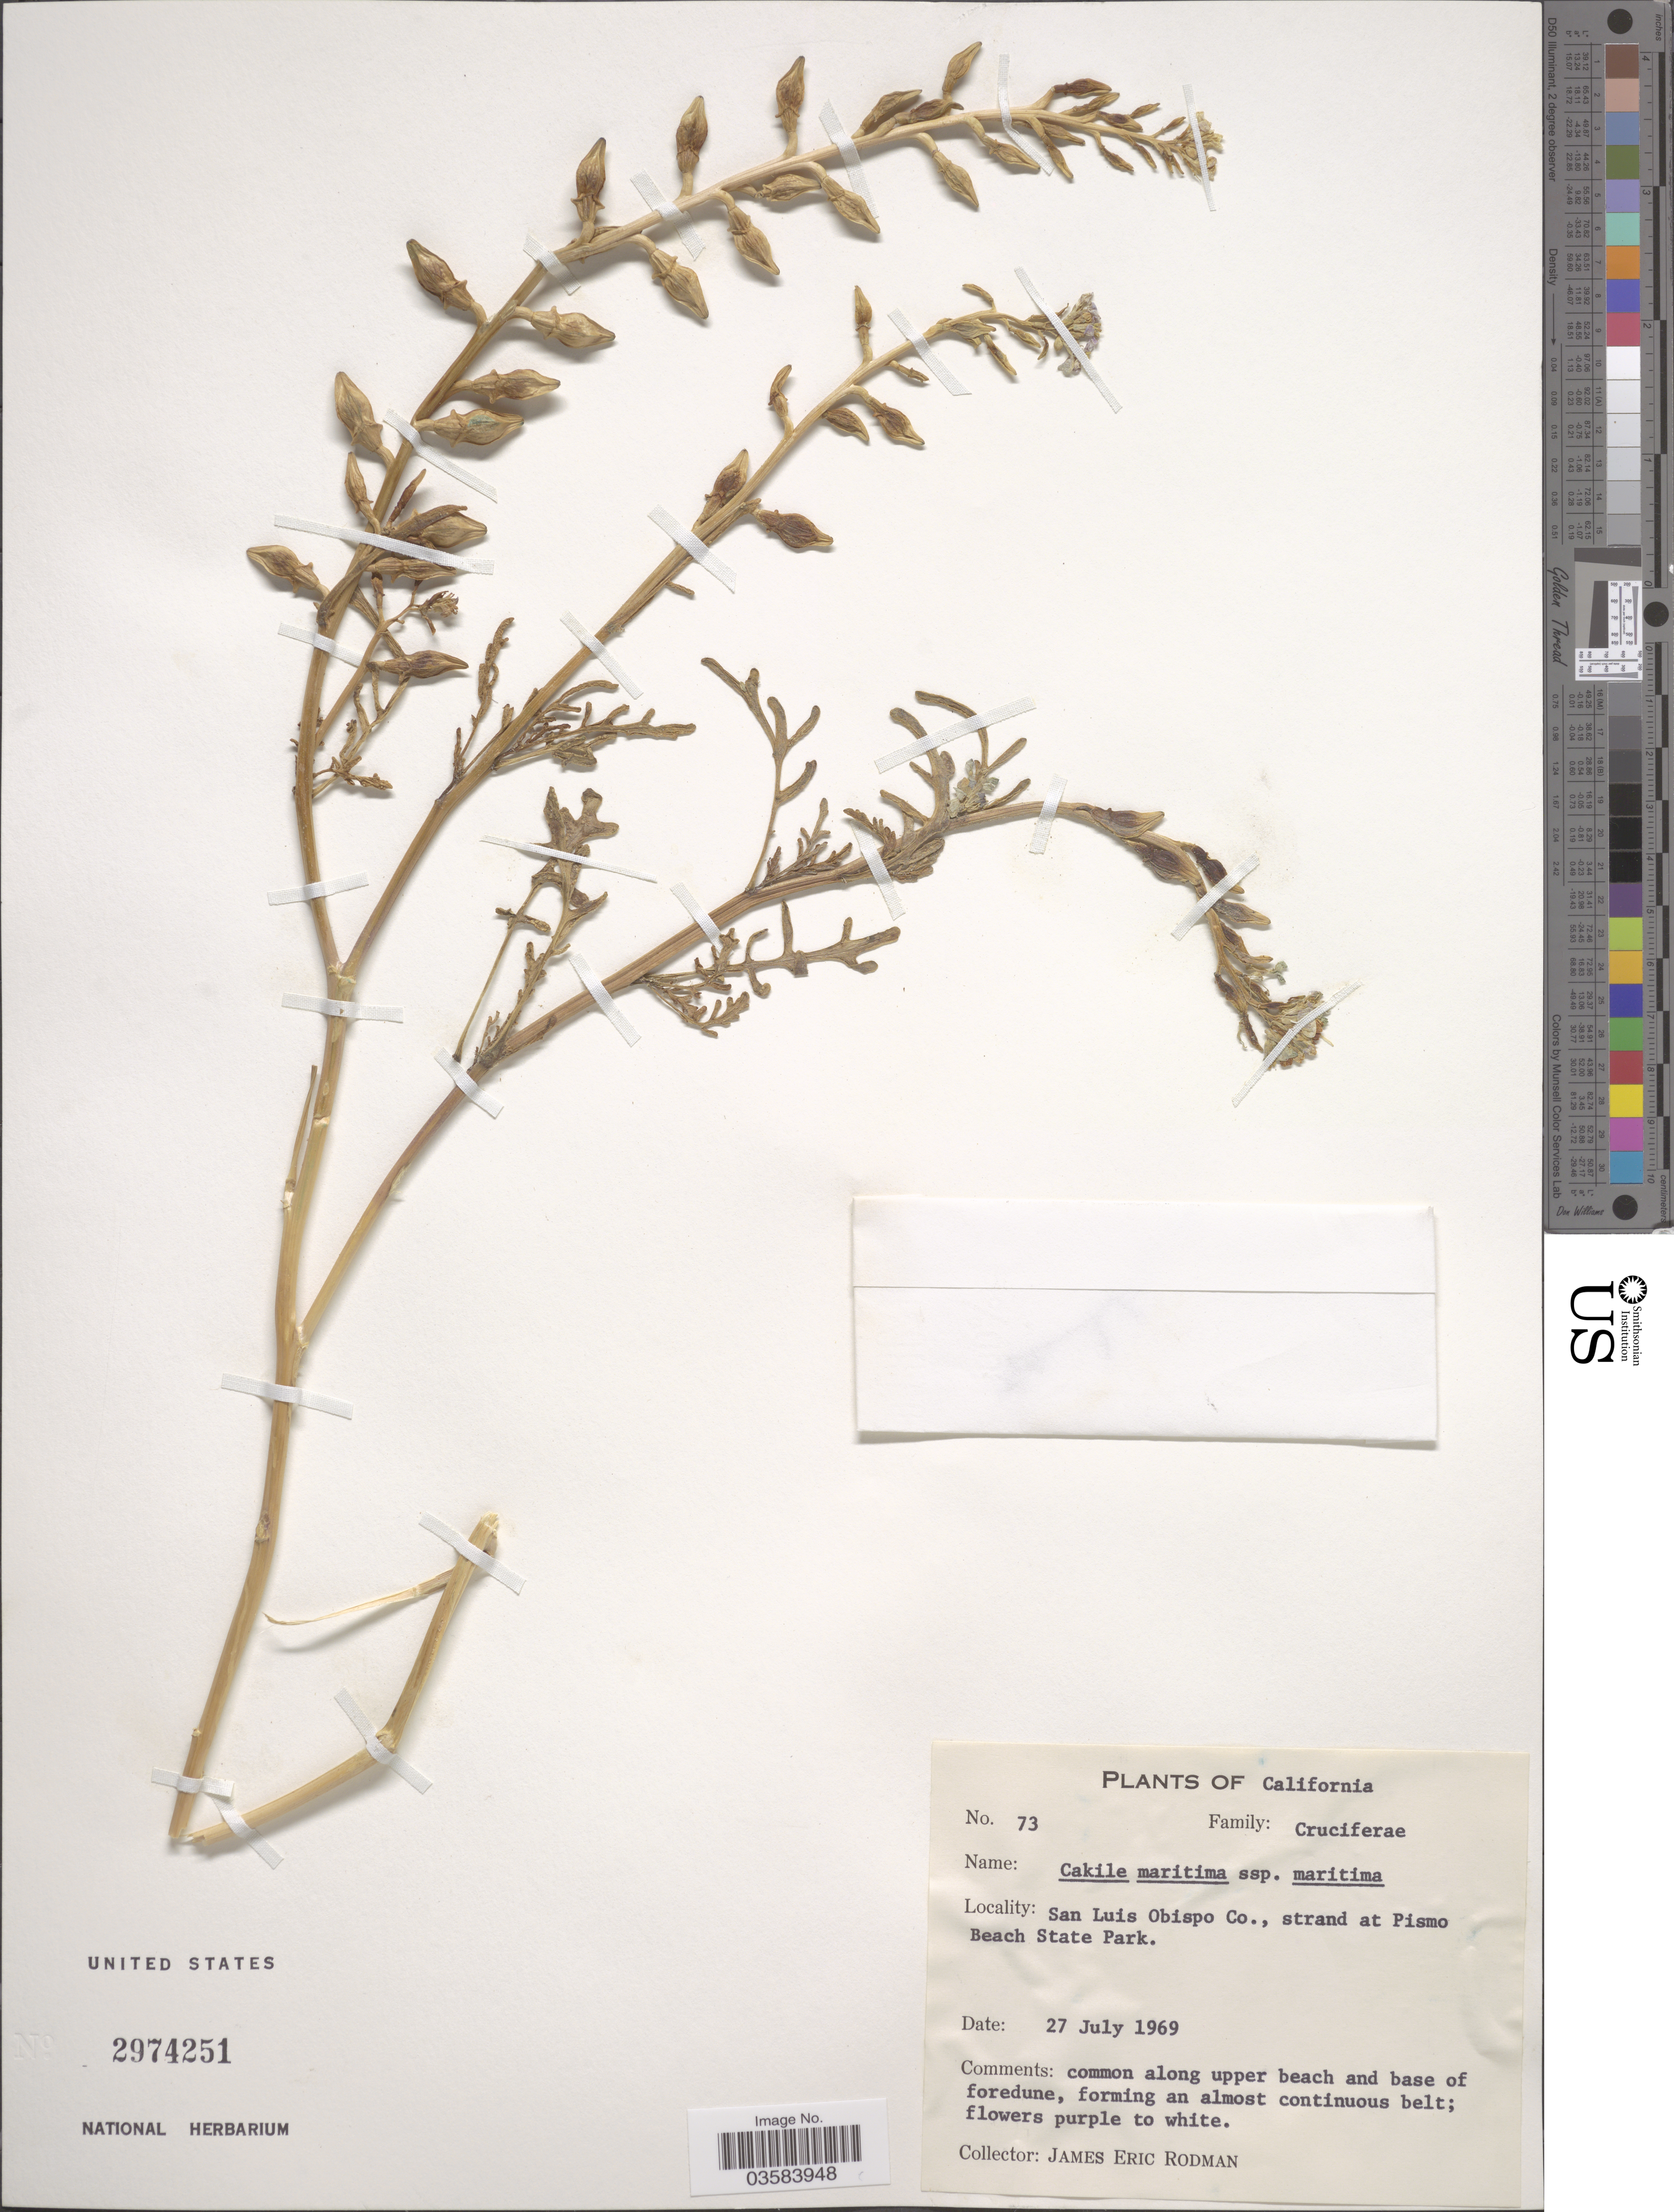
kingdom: Plantae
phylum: Tracheophyta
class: Magnoliopsida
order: Brassicales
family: Brassicaceae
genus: Cakile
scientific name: Cakile maritima subsp. maritima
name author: Scop.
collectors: J. Rodman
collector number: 73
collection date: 1969-07-27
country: United States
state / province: California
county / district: San Luis Obispo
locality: San Luis Obispo Co., strand at Pismo Beach State Park.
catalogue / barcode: US 2974251